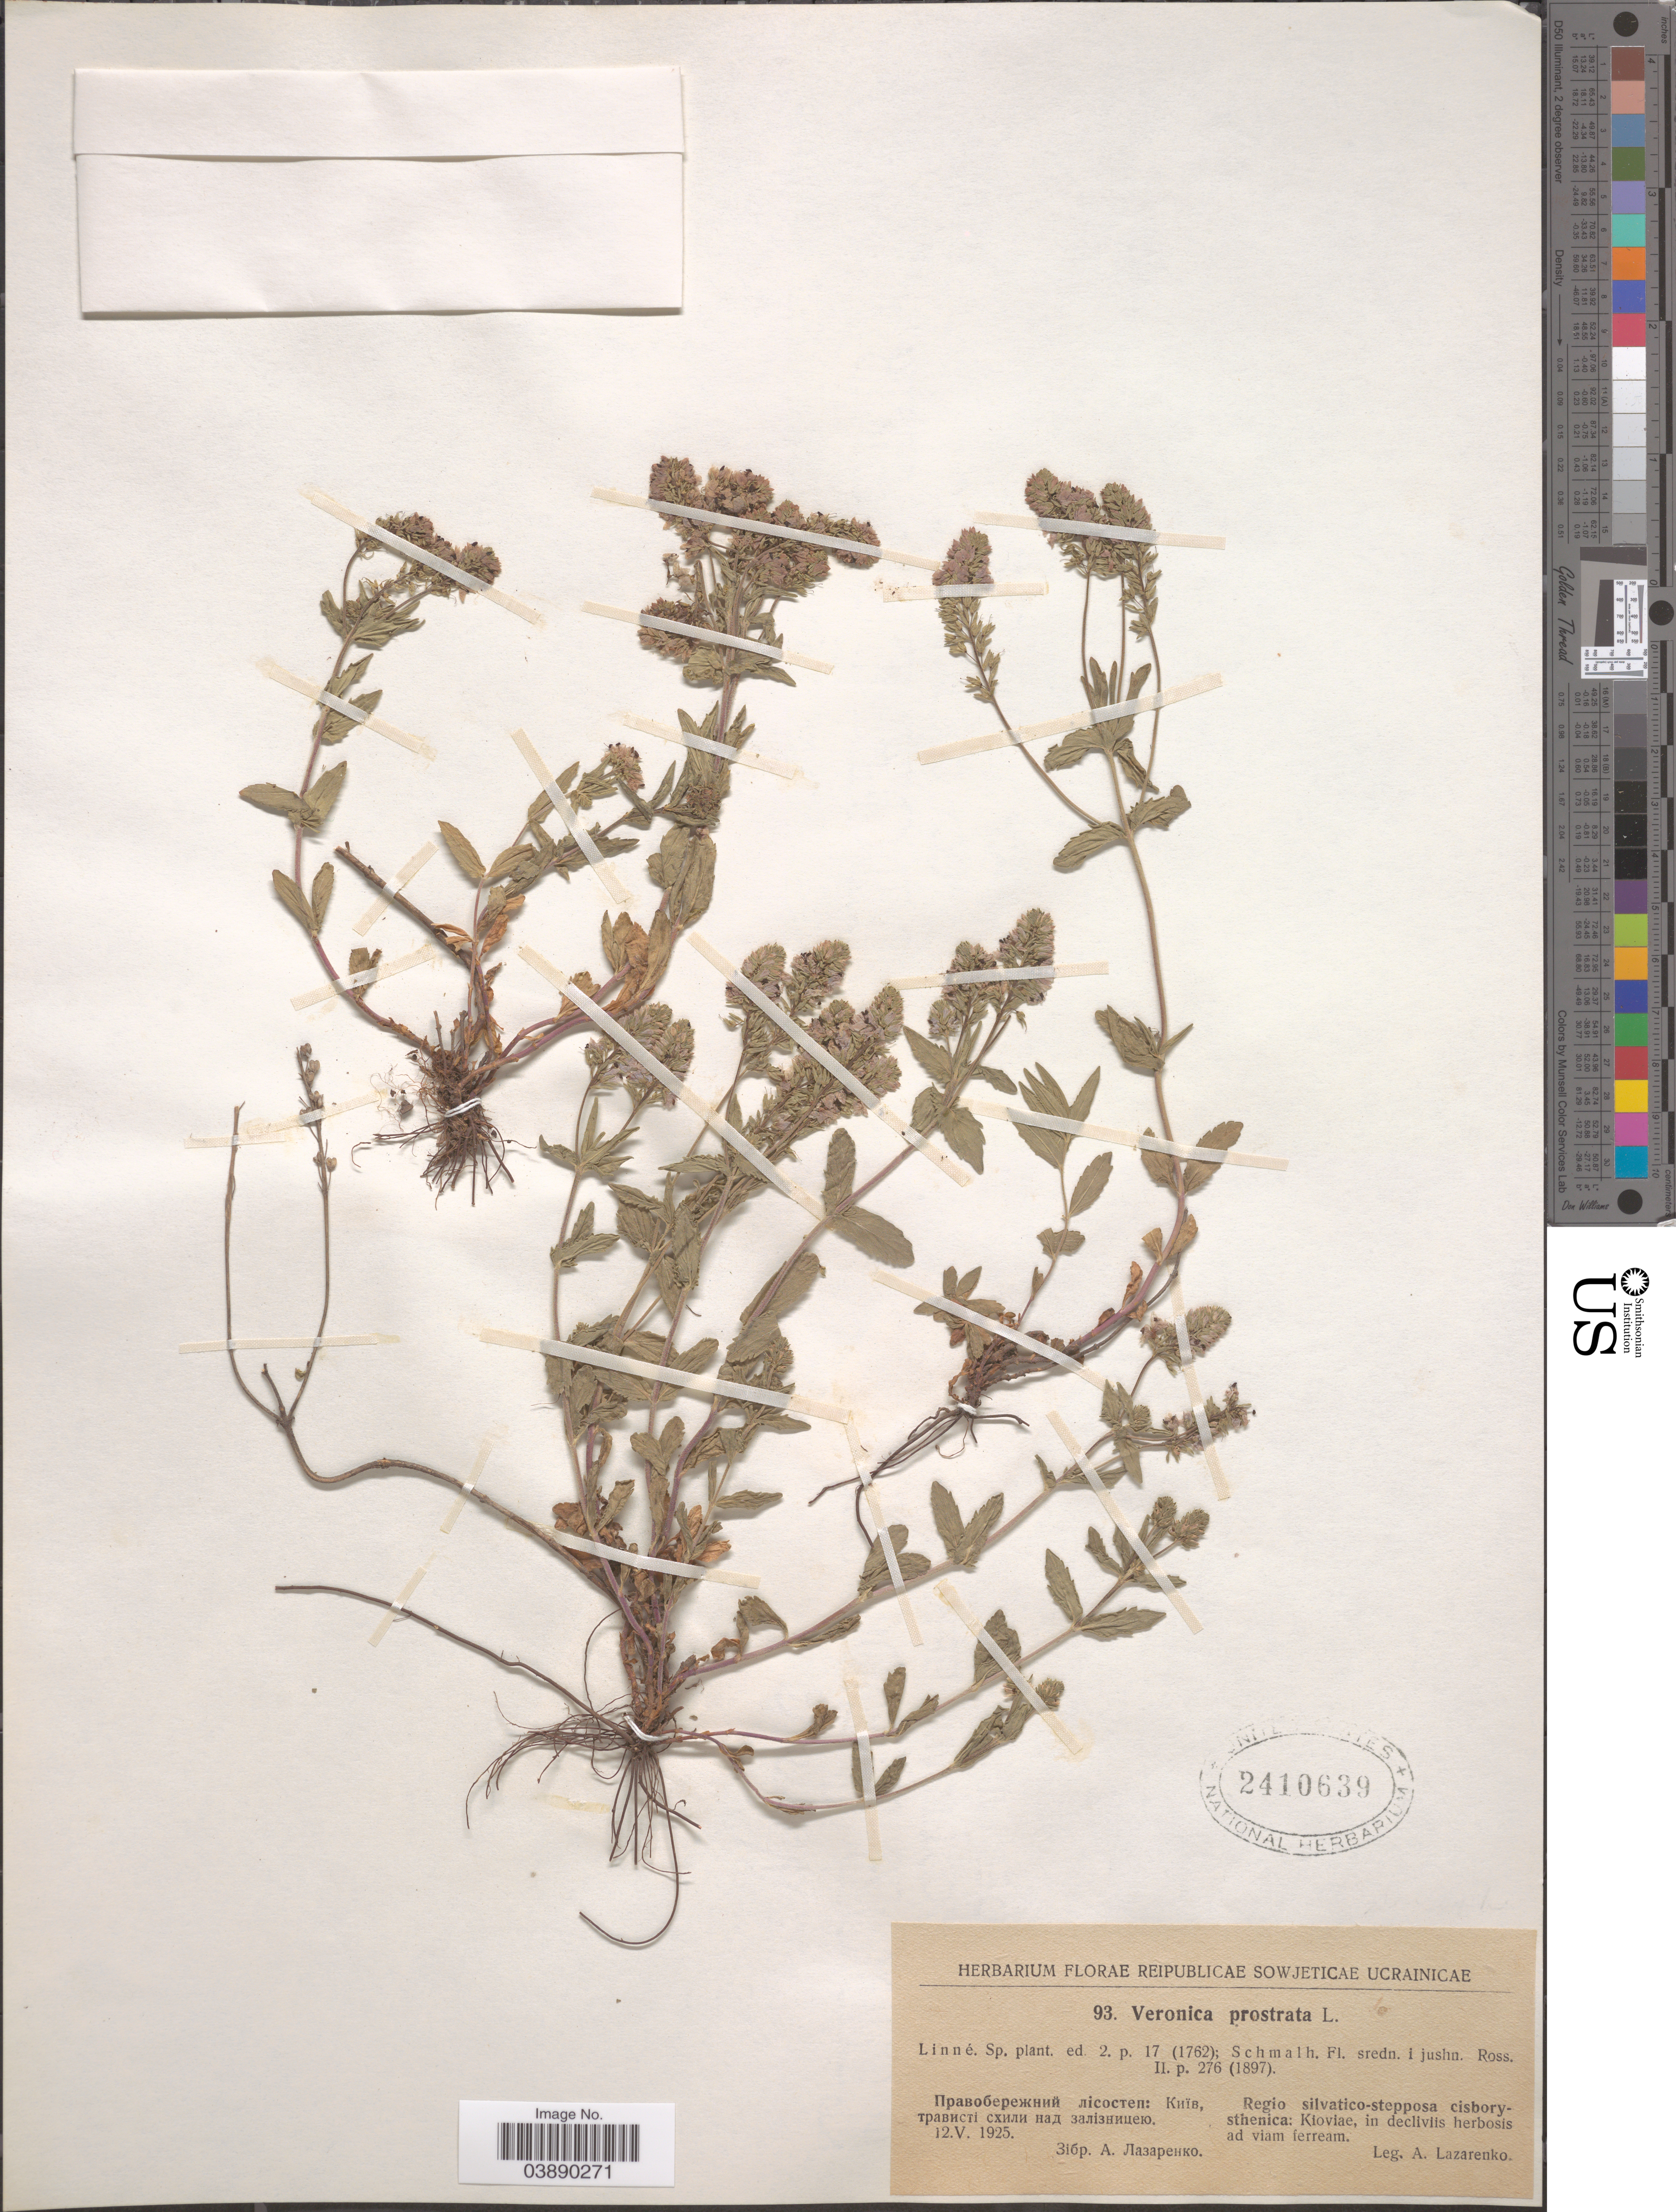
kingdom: Plantae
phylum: Tracheophyta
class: Magnoliopsida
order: Lamiales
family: Plantaginaceae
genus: Veronica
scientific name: Veronica prostrata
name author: L.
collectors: A. Lazarenko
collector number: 93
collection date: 1925-05-12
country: Ukraine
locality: Reipublicae Sowjeticae Ucrainicae. Regio silvatico-stepposa cisbory-sthenica: Kioviae.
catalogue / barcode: US 2410639